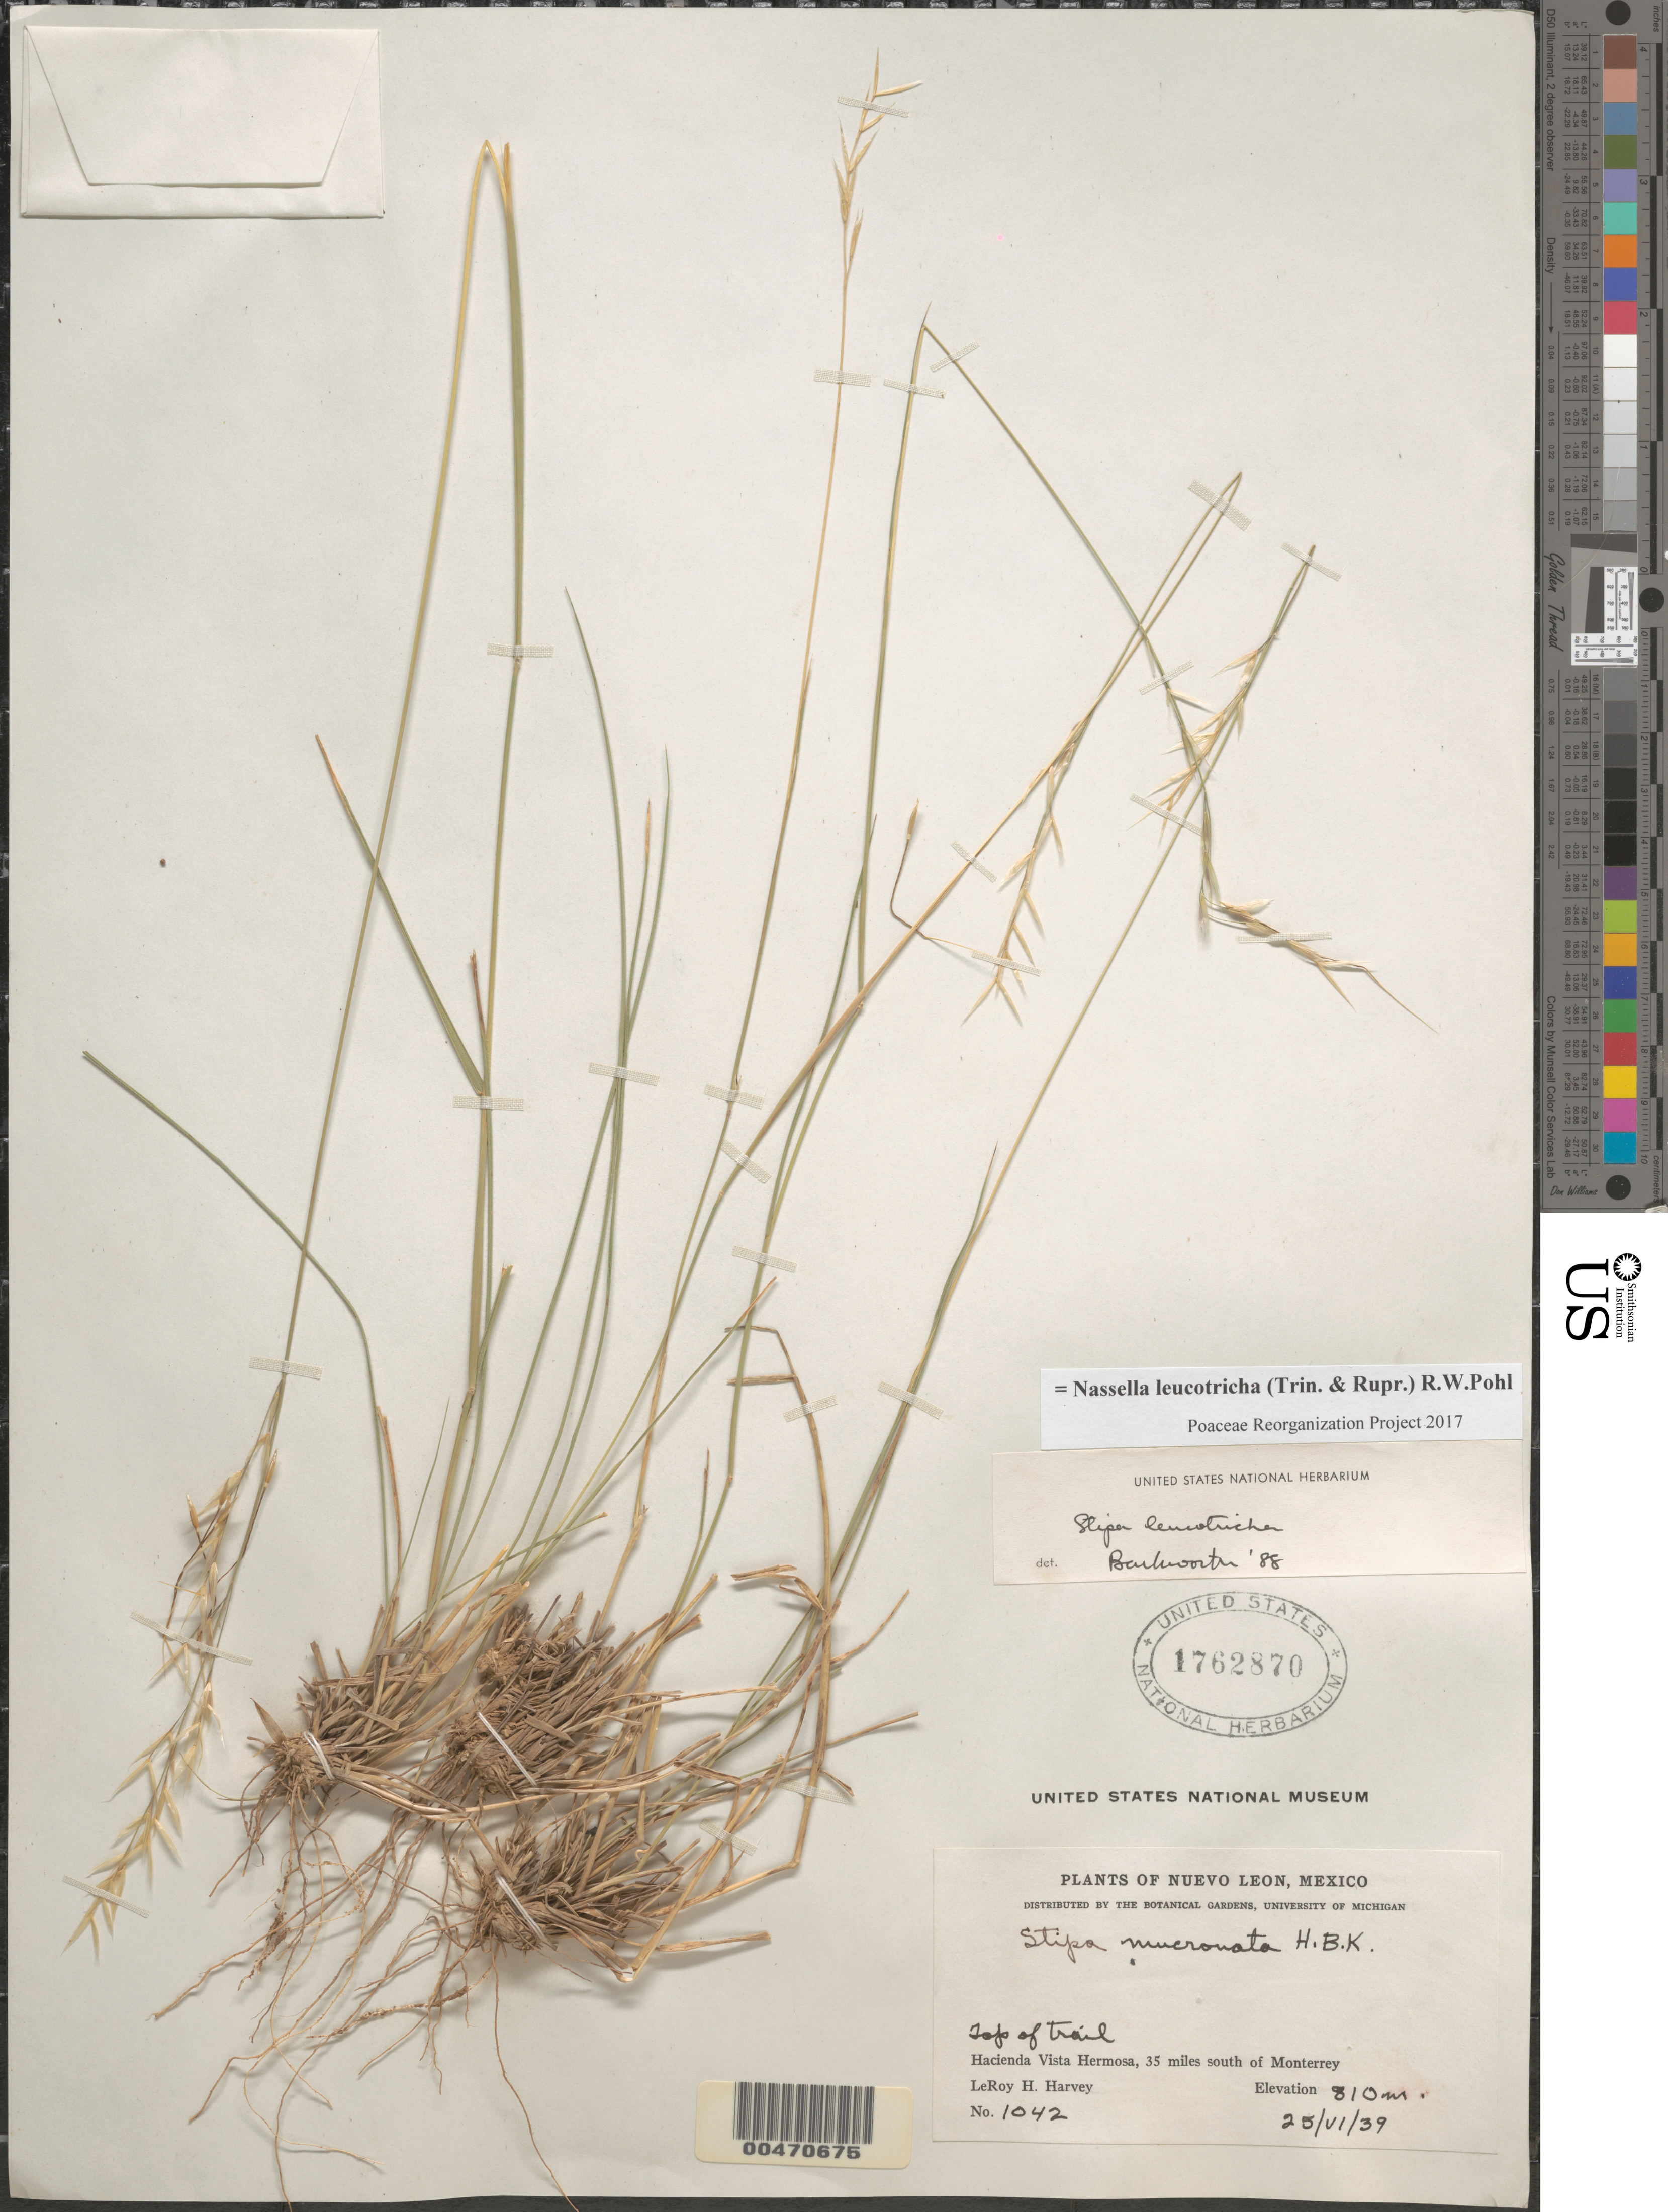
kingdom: Plantae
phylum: Tracheophyta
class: Liliopsida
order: Poales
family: Poaceae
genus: Nassella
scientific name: Nassella leucotricha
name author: (Trin. & Rupr.) R.W. Pohl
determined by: Poaceae Reorganization Project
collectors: L. H. Harvey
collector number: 1042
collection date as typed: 25 Jun 1939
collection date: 1939-06-25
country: Mexico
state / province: Nuevo León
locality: Hacienda Vista Hermosa, 35 mi S of Monterrey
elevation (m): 810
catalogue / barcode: US 1762870